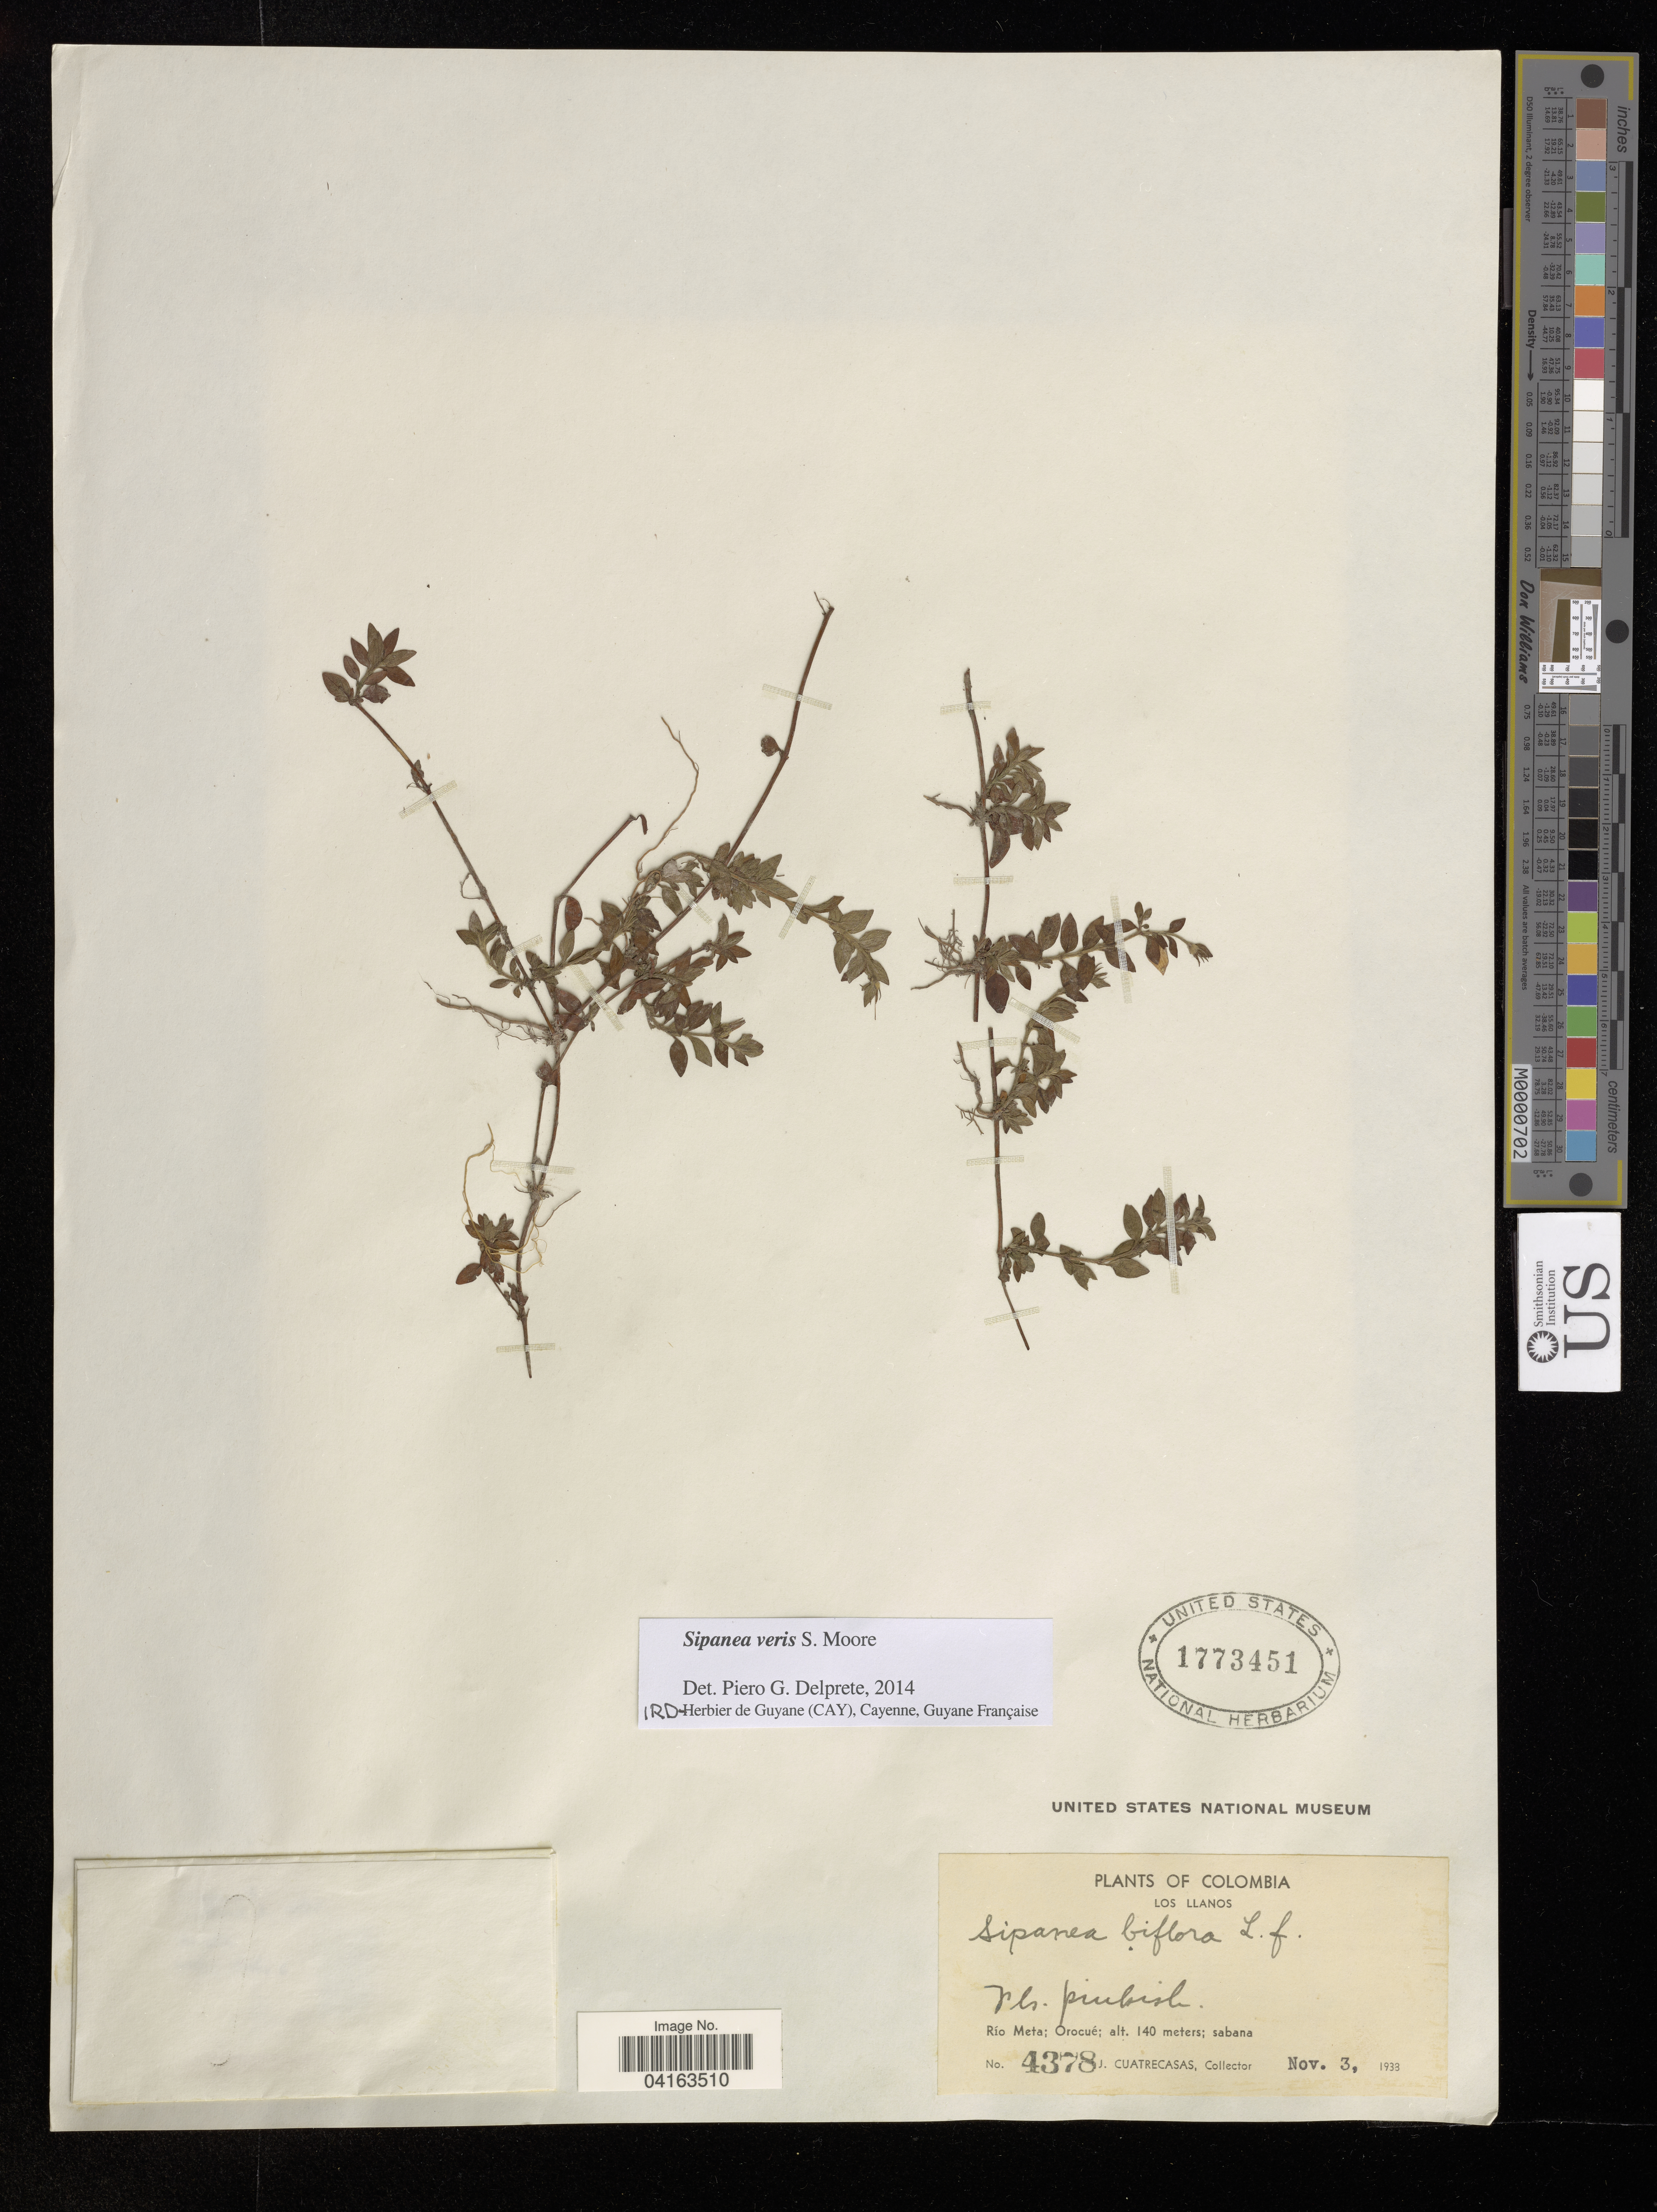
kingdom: Plantae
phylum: Tracheophyta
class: Magnoliopsida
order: Gentianales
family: Rubiaceae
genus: Sipanea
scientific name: Sipanea veris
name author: S. Moore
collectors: J. Cuatrecasas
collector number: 4378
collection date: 1933-11-03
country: Colombia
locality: Los Llanos. Río Meta; Orocué. sabana.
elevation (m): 140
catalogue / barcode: US 1773451